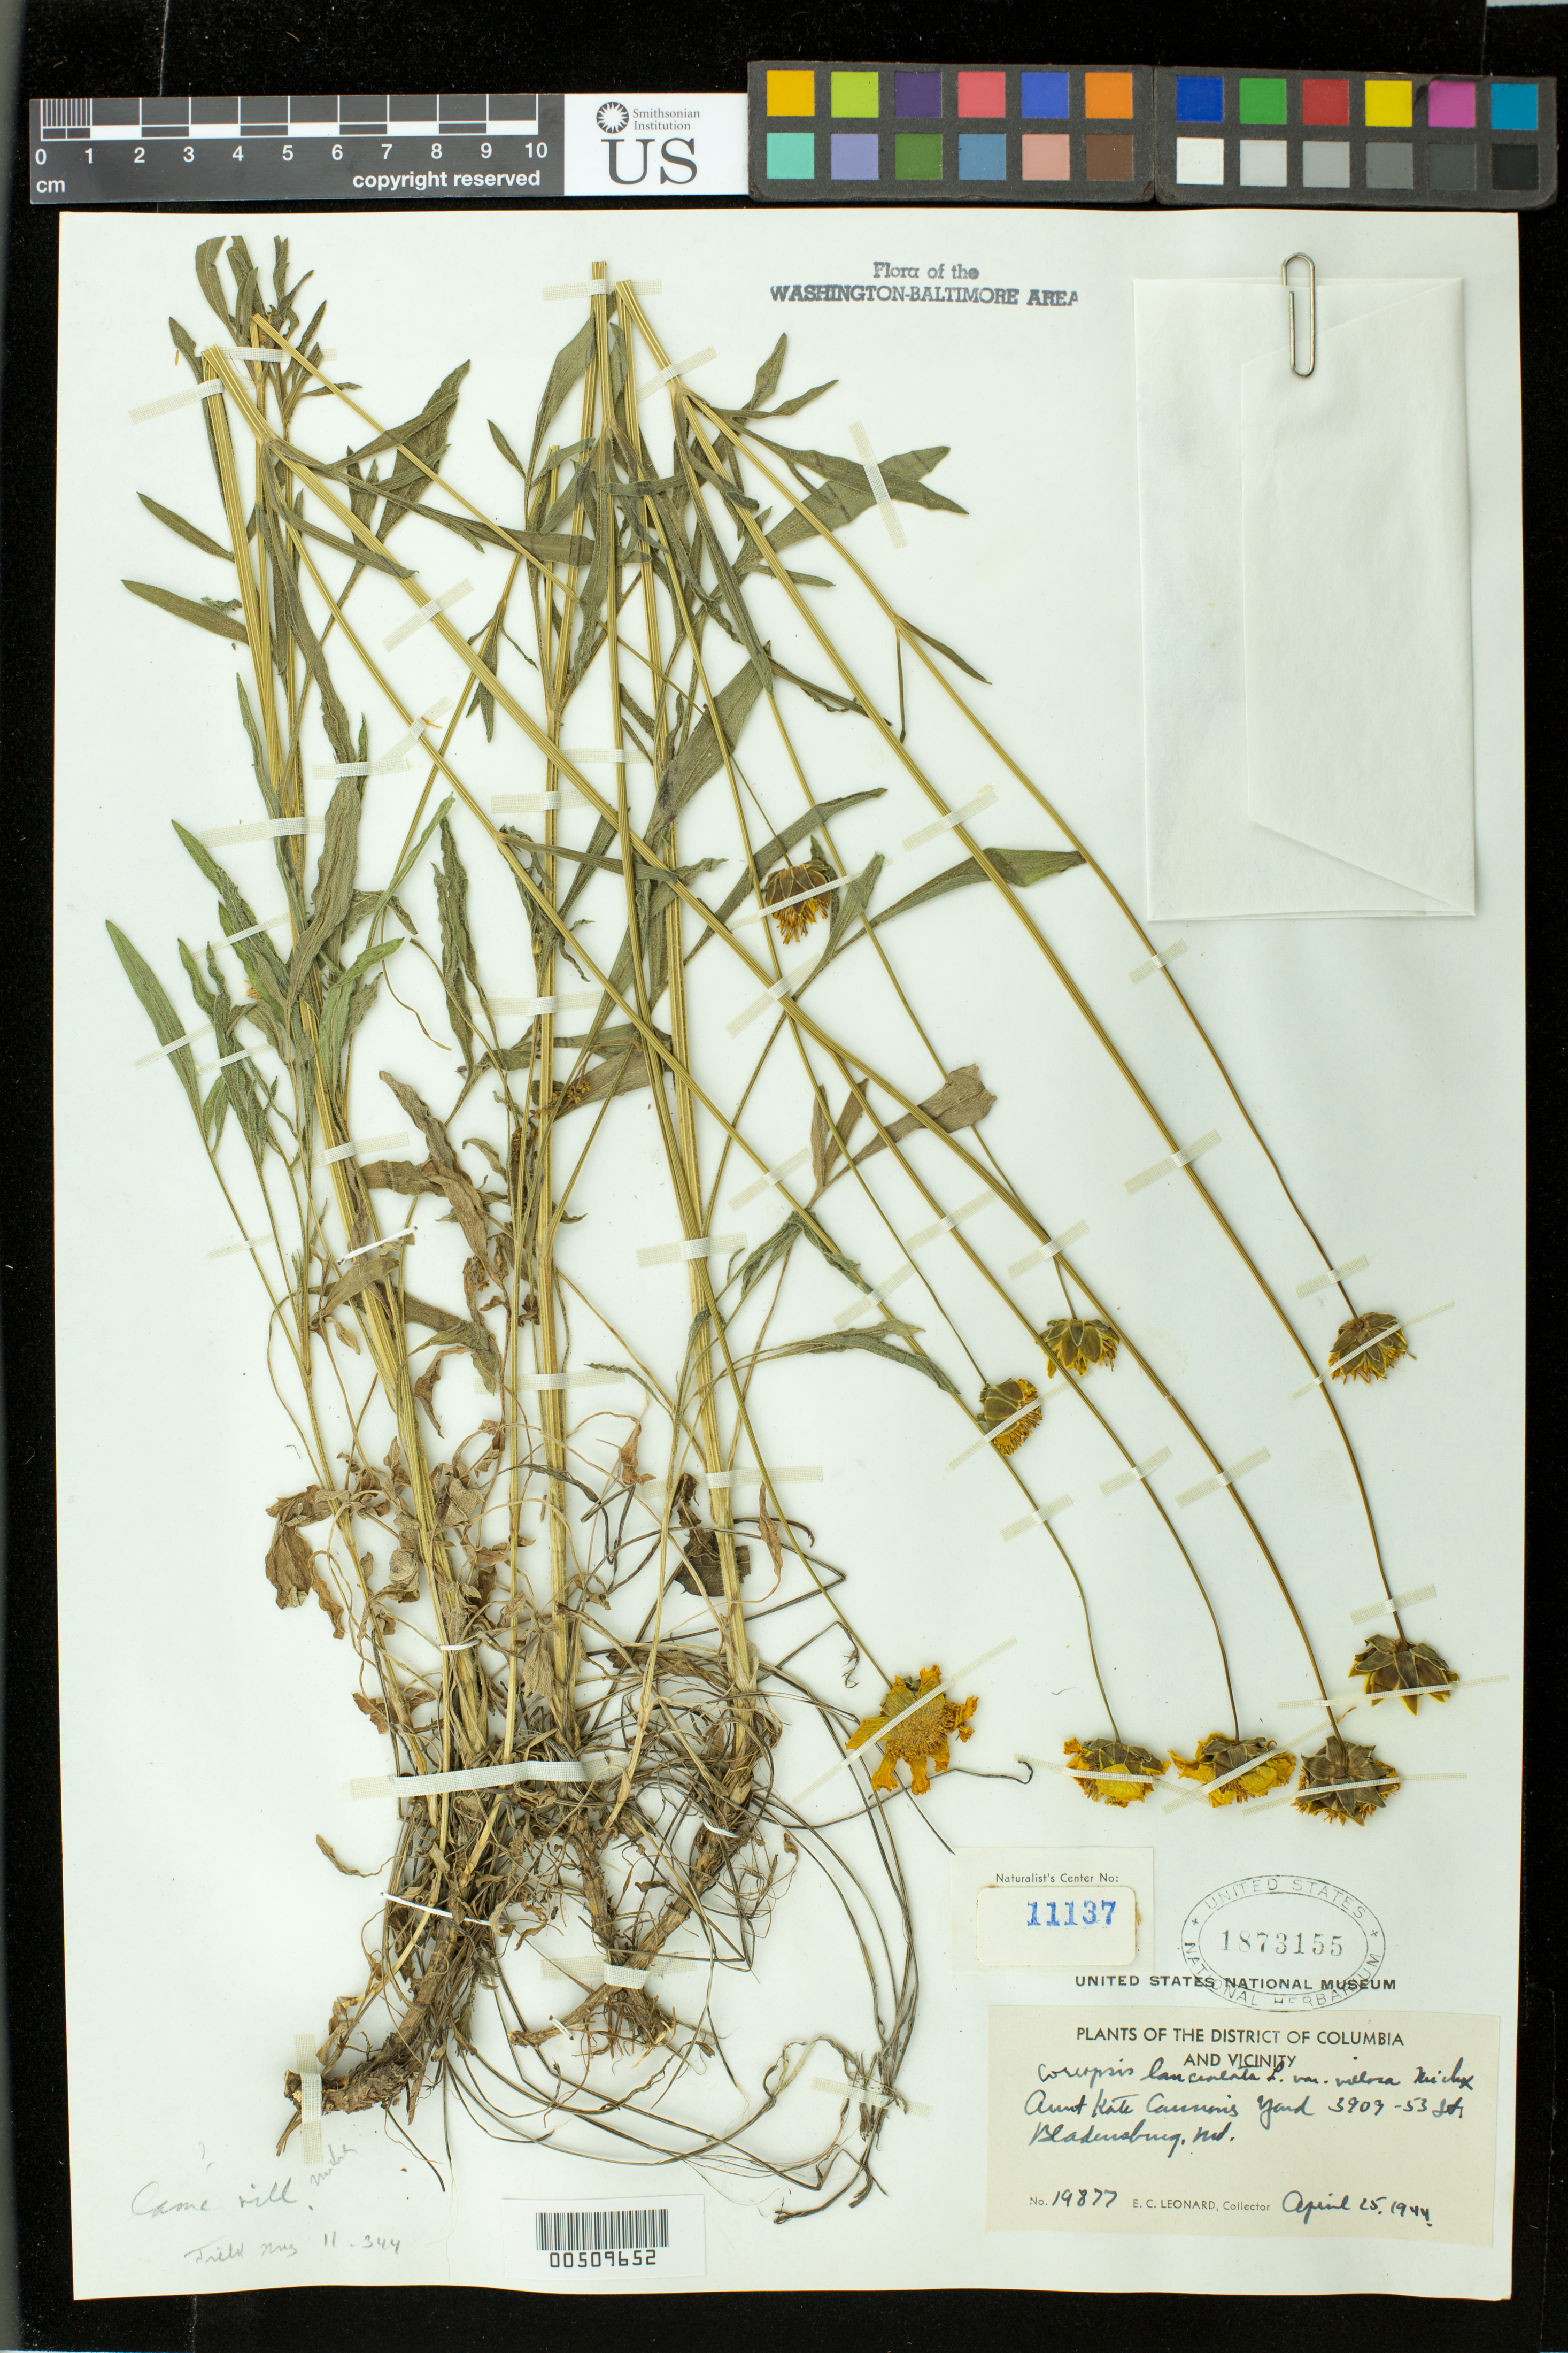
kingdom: Plantae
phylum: Tracheophyta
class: Magnoliopsida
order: Asterales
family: Asteraceae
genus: Coreopsis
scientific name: Coreopsis lanceolata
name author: L.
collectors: E. C. Leonard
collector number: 19877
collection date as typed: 25 Apr 1944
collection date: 1944-04-25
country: United States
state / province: Maryland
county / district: Prince George's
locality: Bladensburg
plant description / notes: Specimens returned from Naturalist Center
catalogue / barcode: US 1873155